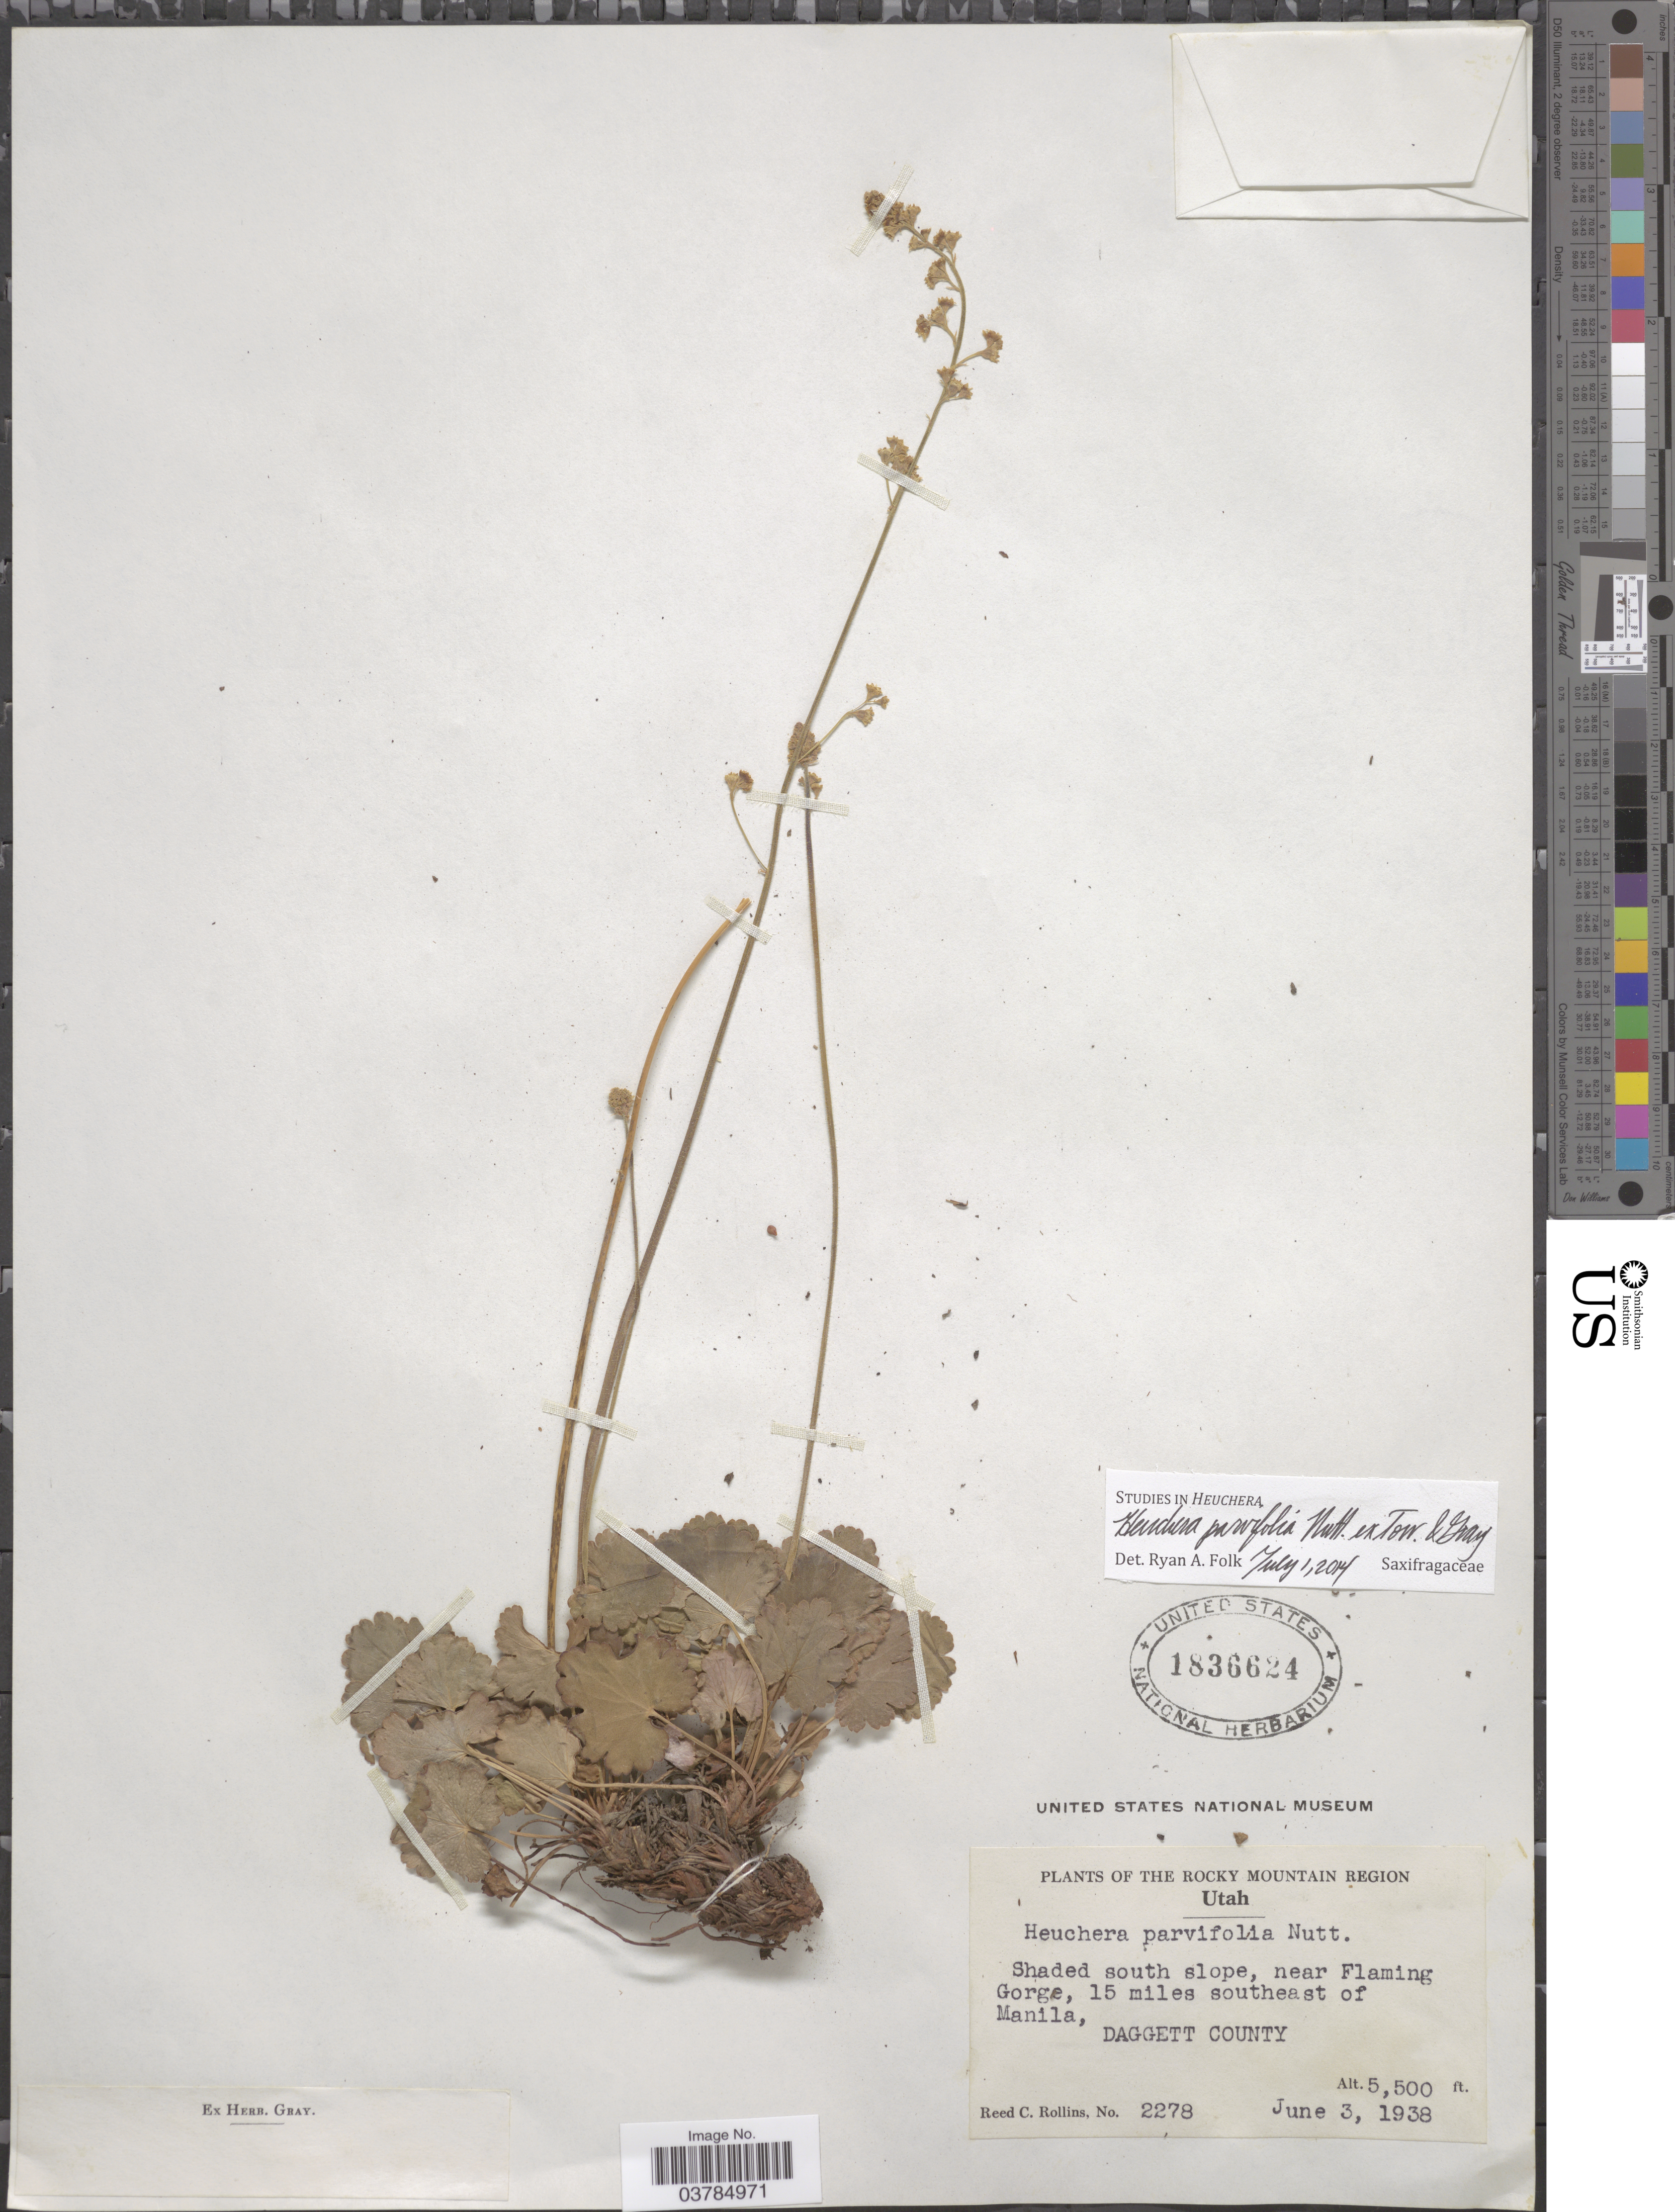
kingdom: Plantae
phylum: Tracheophyta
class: Magnoliopsida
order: Saxifragales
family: Saxifragaceae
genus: Heuchera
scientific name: Heuchera parvifolia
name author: Nutt.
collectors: R. C. Rollins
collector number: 2278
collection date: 1938-06-03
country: United States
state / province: Utah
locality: Shaded south slope, near Flaming Gorge, 15 miles southeast of Manila, Daggett County.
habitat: shaded south slope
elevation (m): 1676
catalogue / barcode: US 1836624